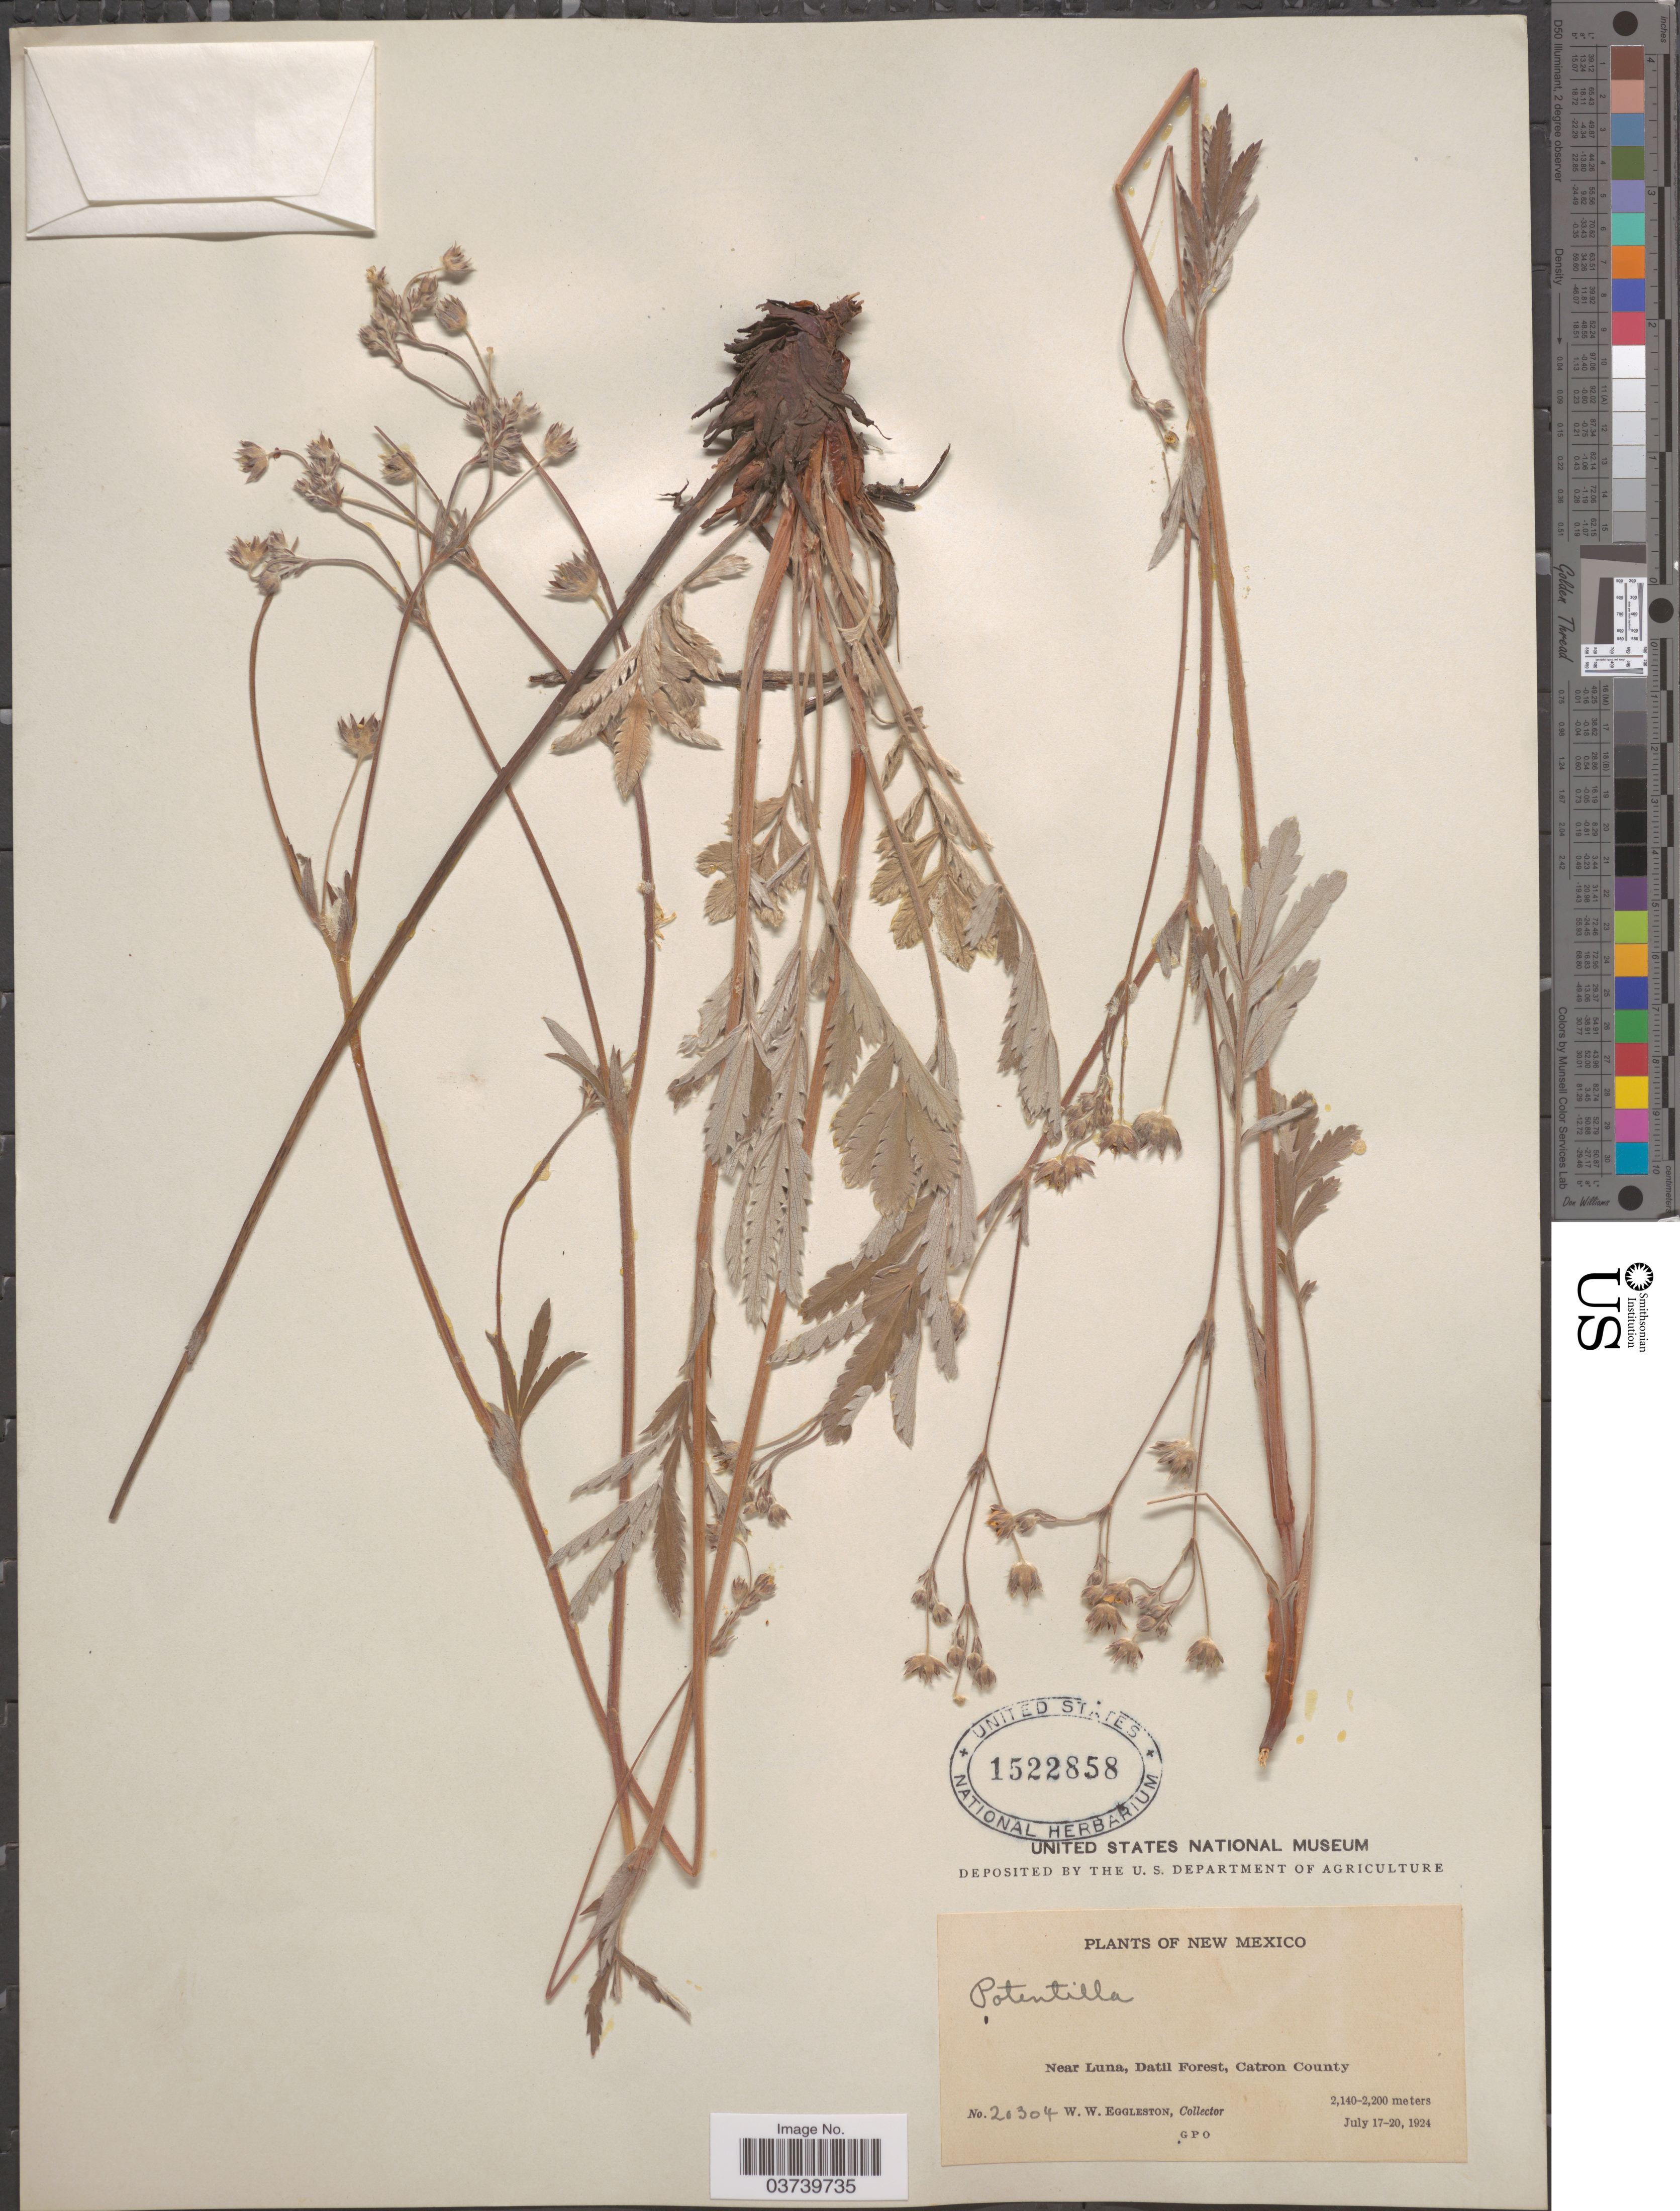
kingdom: Plantae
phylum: Tracheophyta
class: Magnoliopsida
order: Rosales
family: Rosaceae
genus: Potentilla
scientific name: Potentilla sp.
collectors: W. W. Eggleston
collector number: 20304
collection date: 1924-07-17/1924-07-20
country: United States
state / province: New Mexico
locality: Near Luna, Datil Forest, Catron County.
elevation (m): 2140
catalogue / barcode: US 1522858